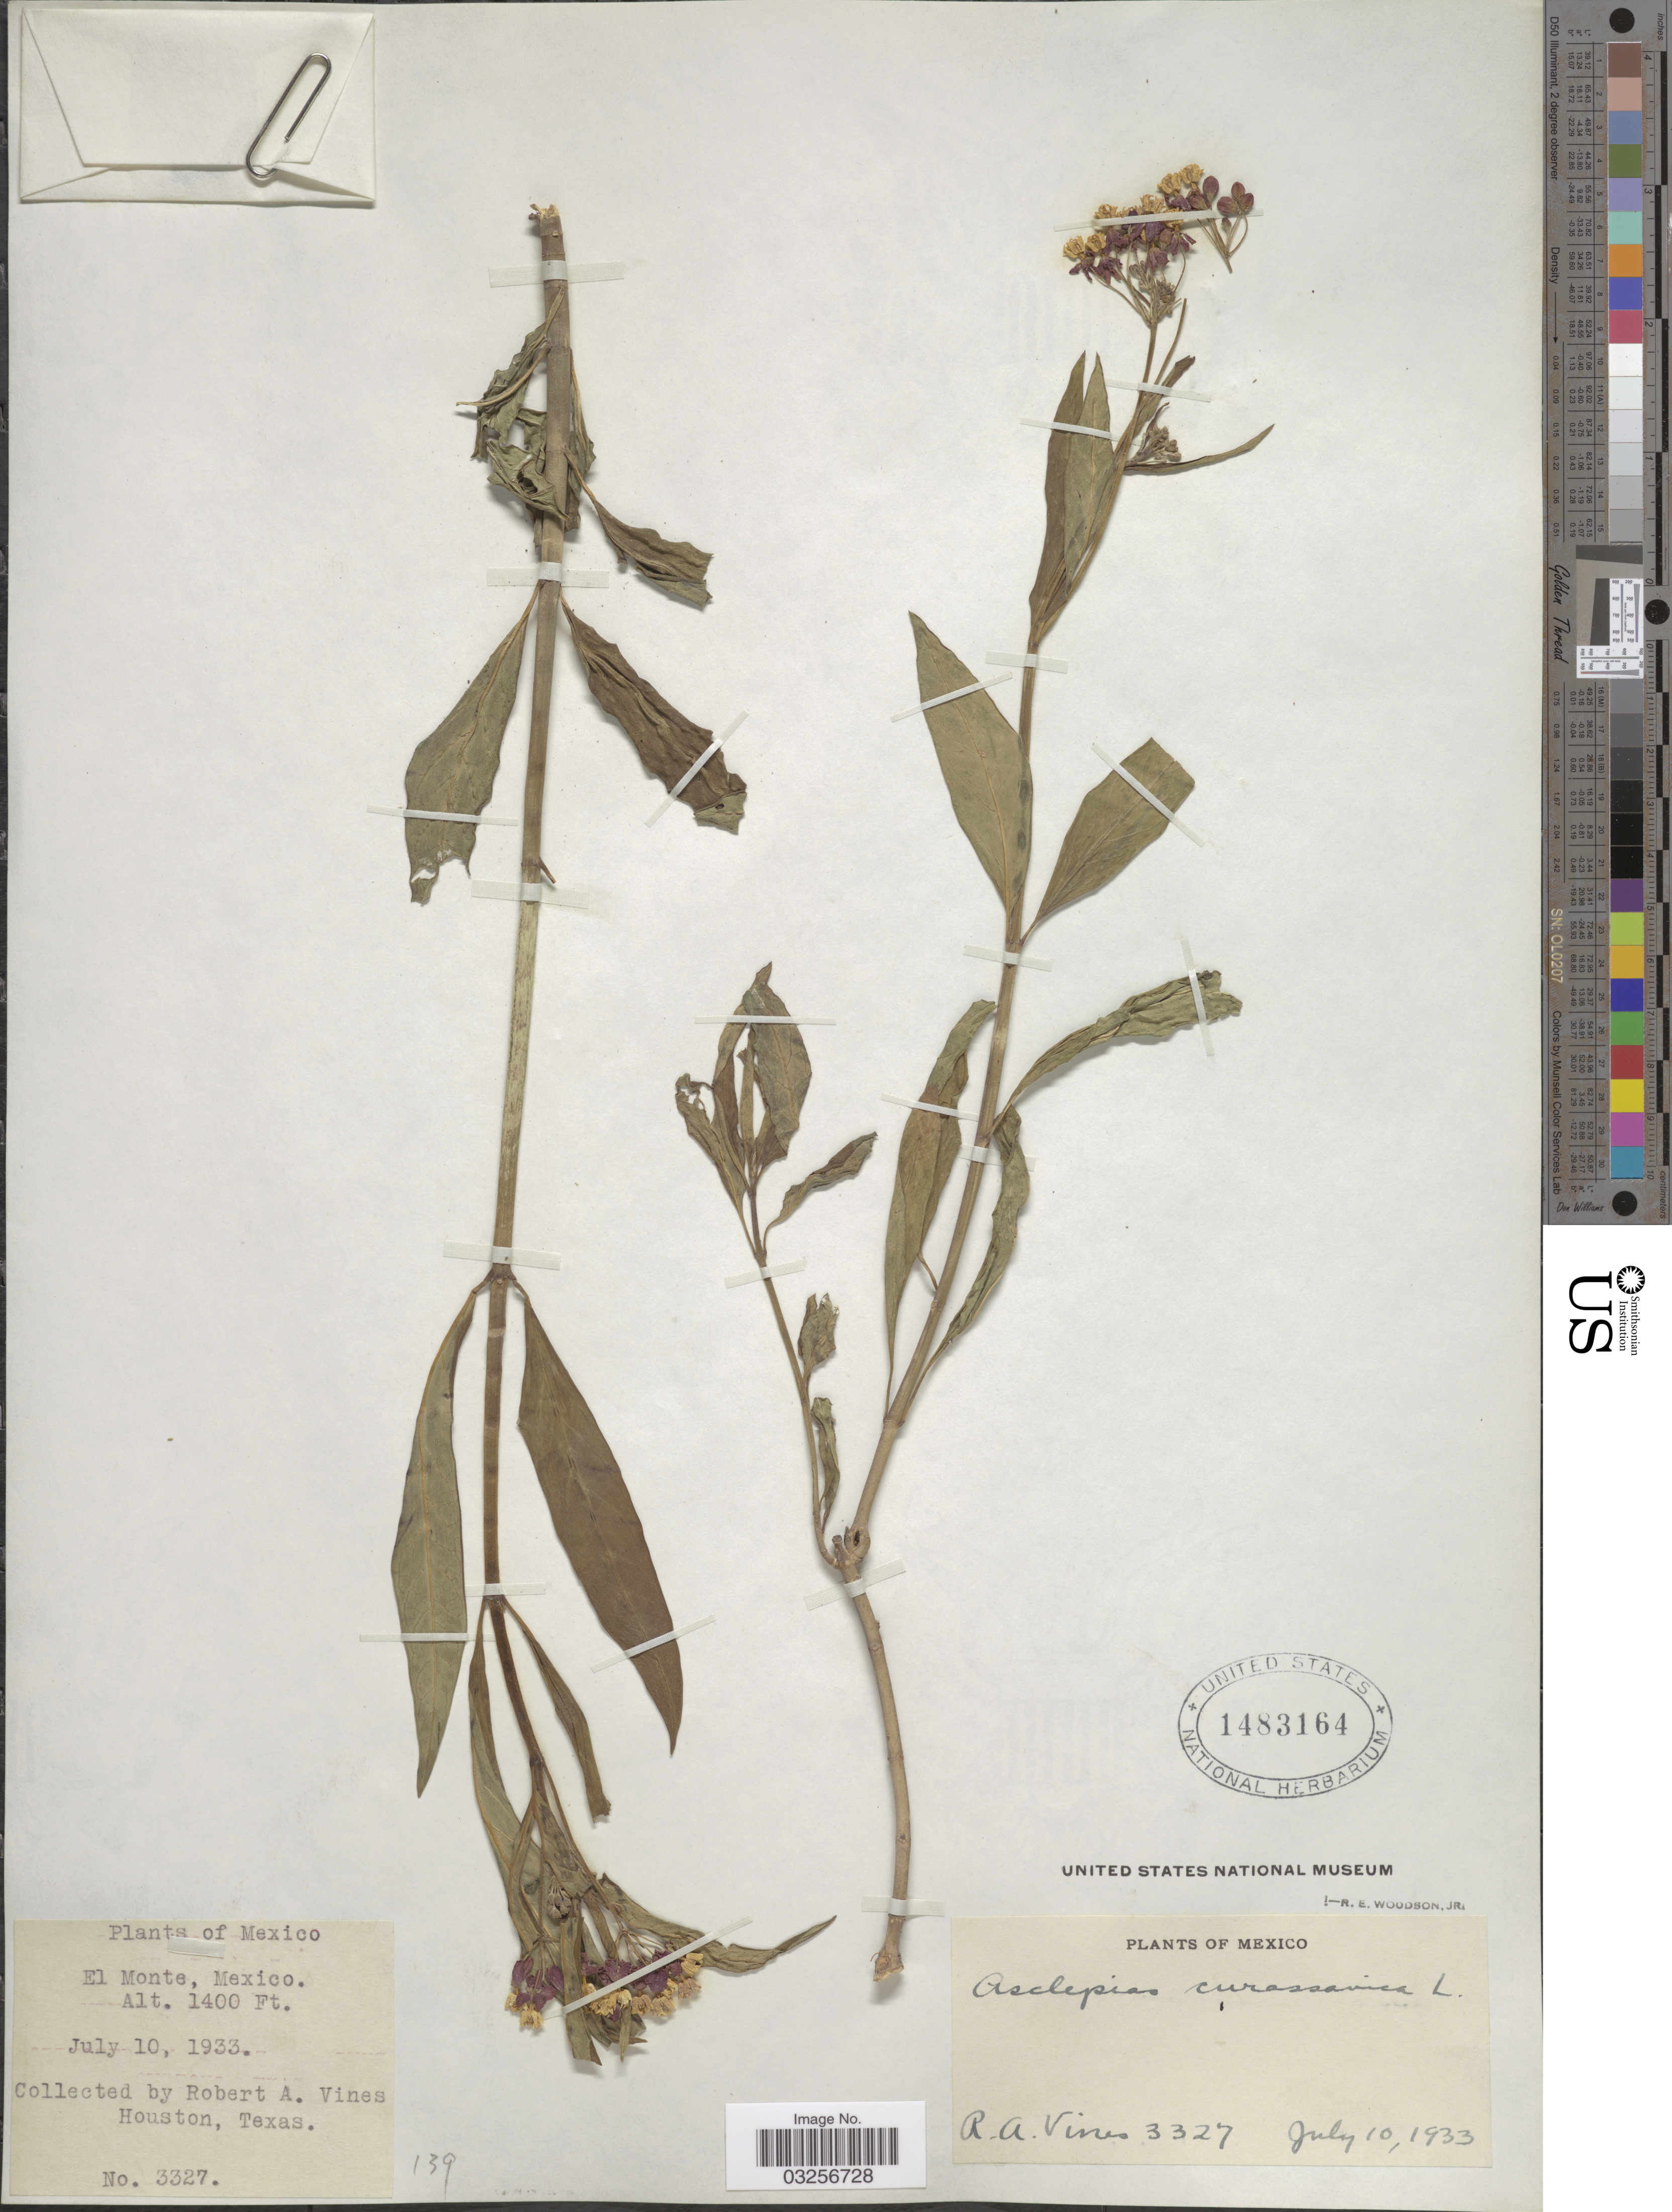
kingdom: Plantae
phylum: Tracheophyta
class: Magnoliopsida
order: Gentianales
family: Apocynaceae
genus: Asclepias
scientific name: Asclepias curassavica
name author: L.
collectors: R. Vines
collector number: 3327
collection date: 1933-07-10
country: Mexico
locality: El Monte.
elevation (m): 427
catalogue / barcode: US 1483164